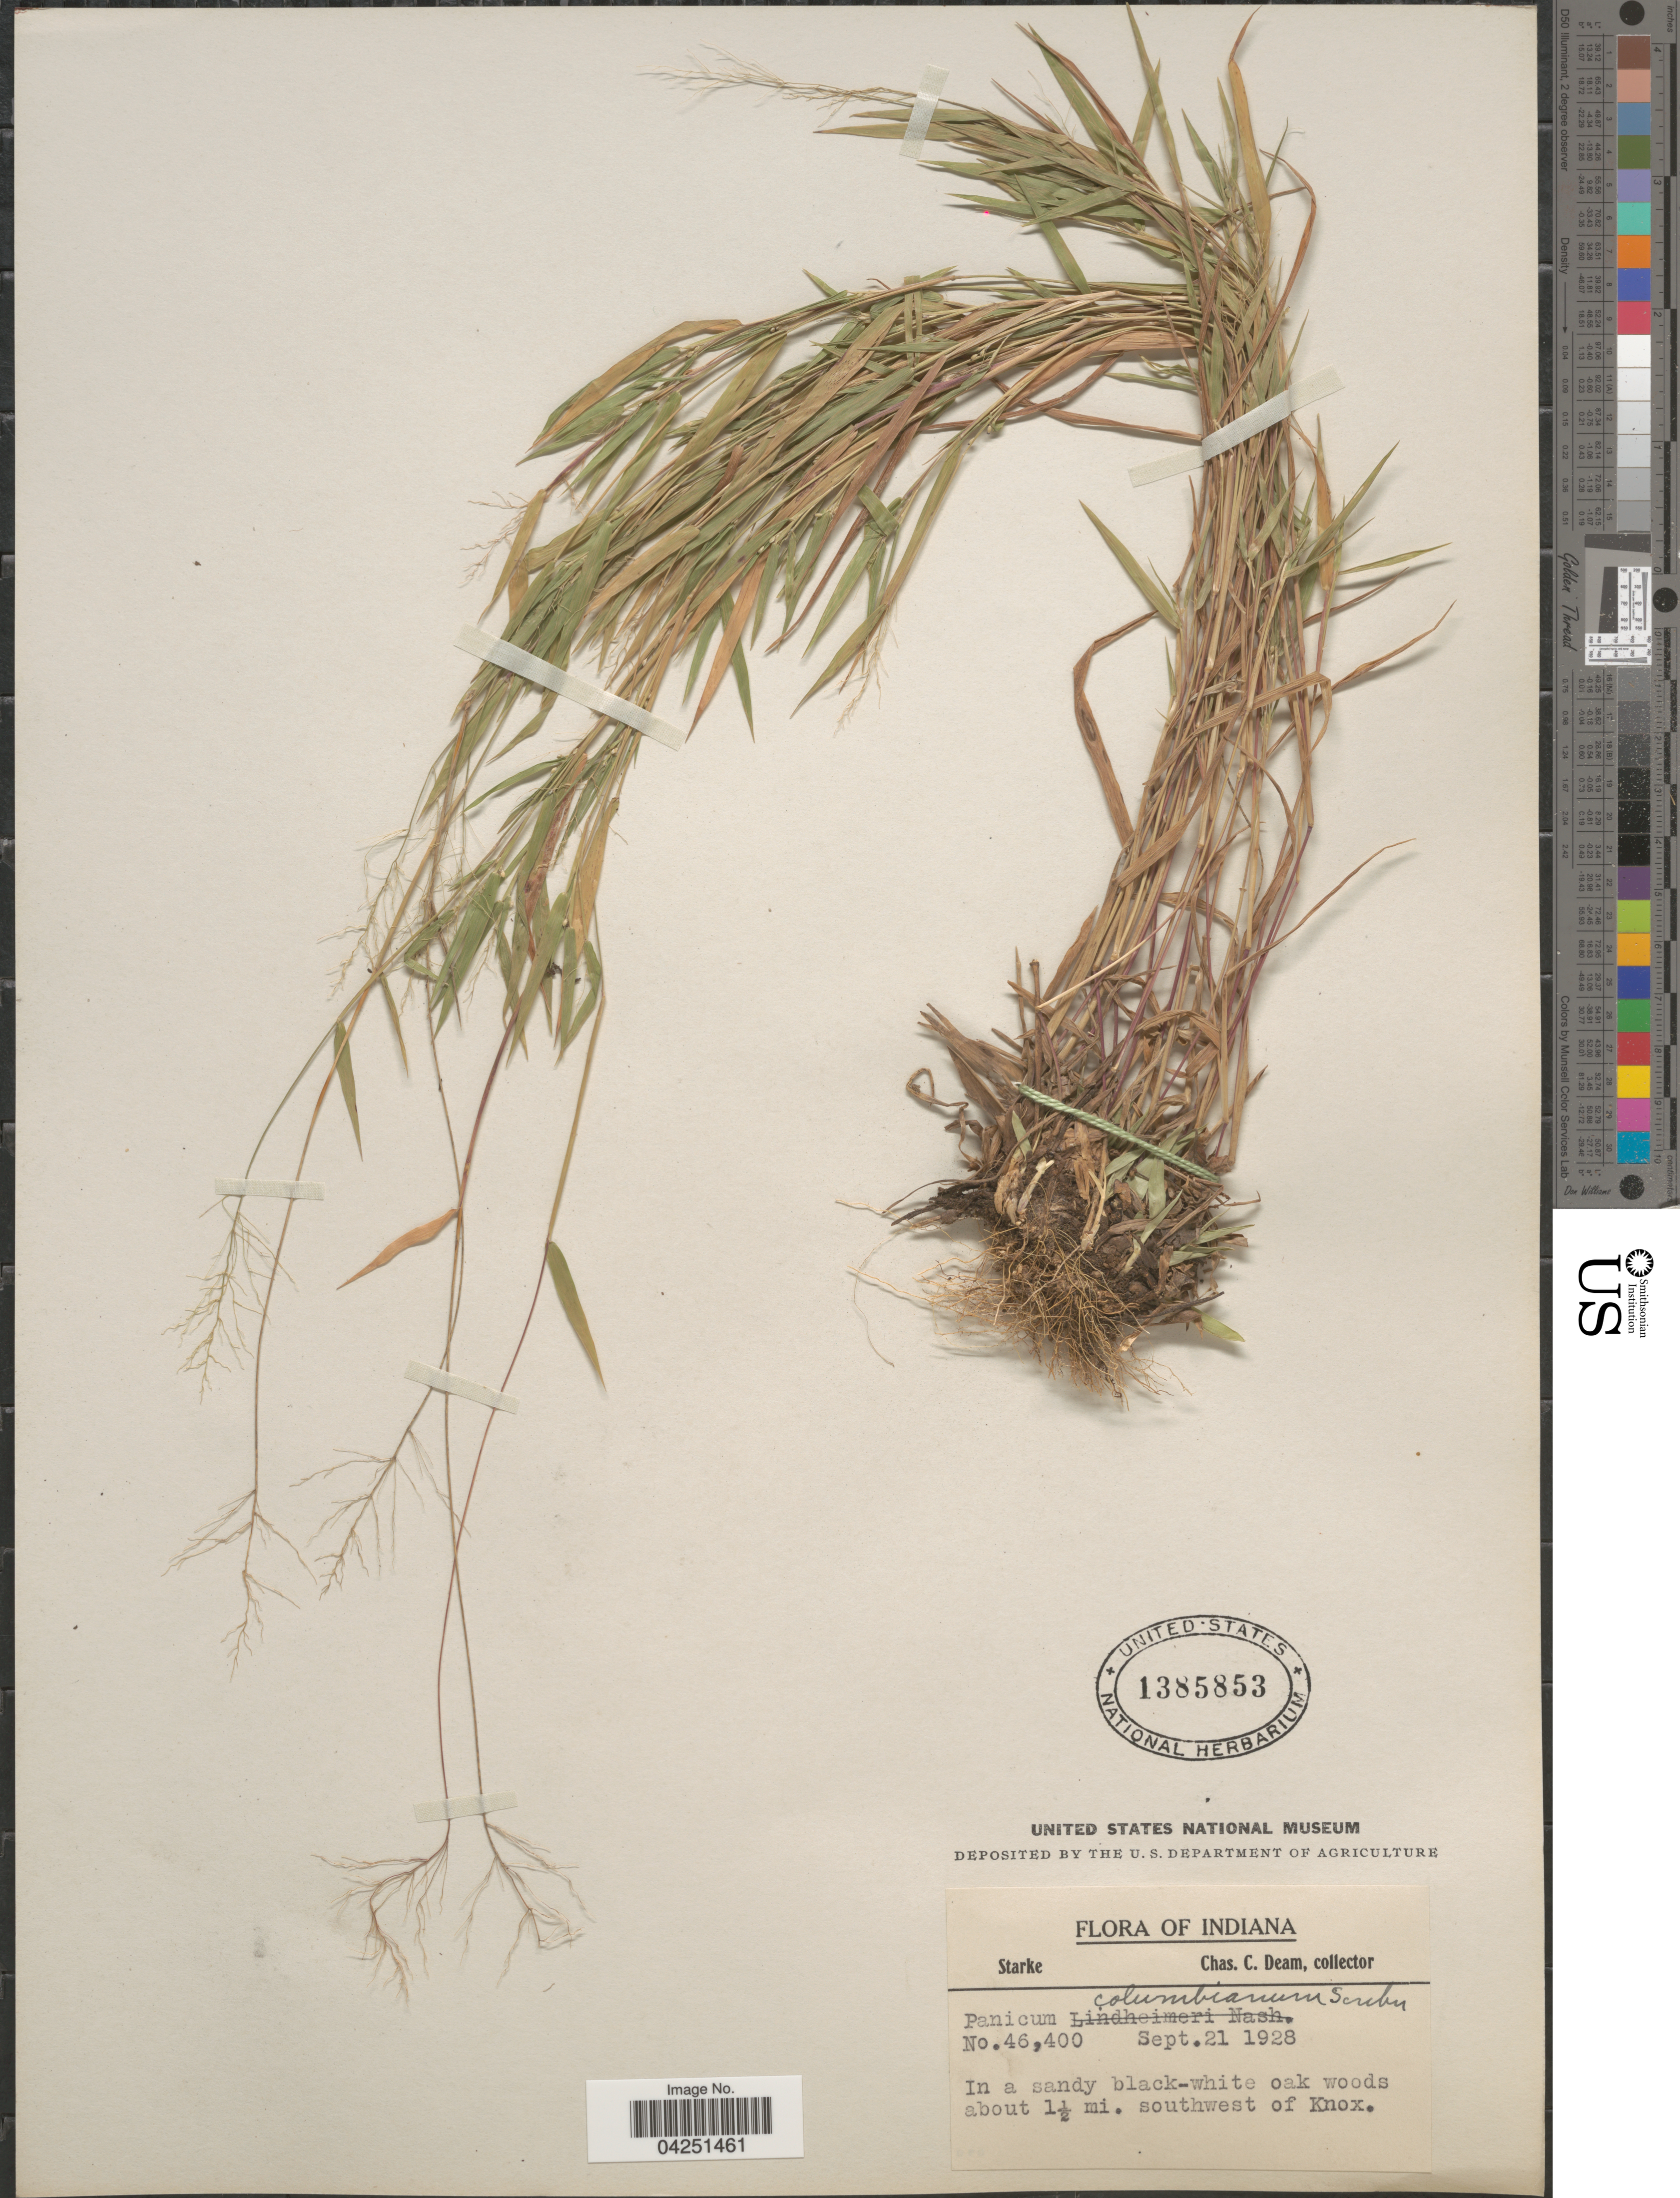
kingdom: Plantae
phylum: Tracheophyta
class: Liliopsida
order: Poales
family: Poaceae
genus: Dichanthelium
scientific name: Dichanthelium acuminatum var. acuminatum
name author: (Sw.) Gould & C.A. Clark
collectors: C. C. Deam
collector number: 46400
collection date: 1928-09-21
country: United States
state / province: Indiana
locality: Starke. In a sandy black-white oak woods about 1½ mi. southwest of Knox.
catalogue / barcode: US 1385853